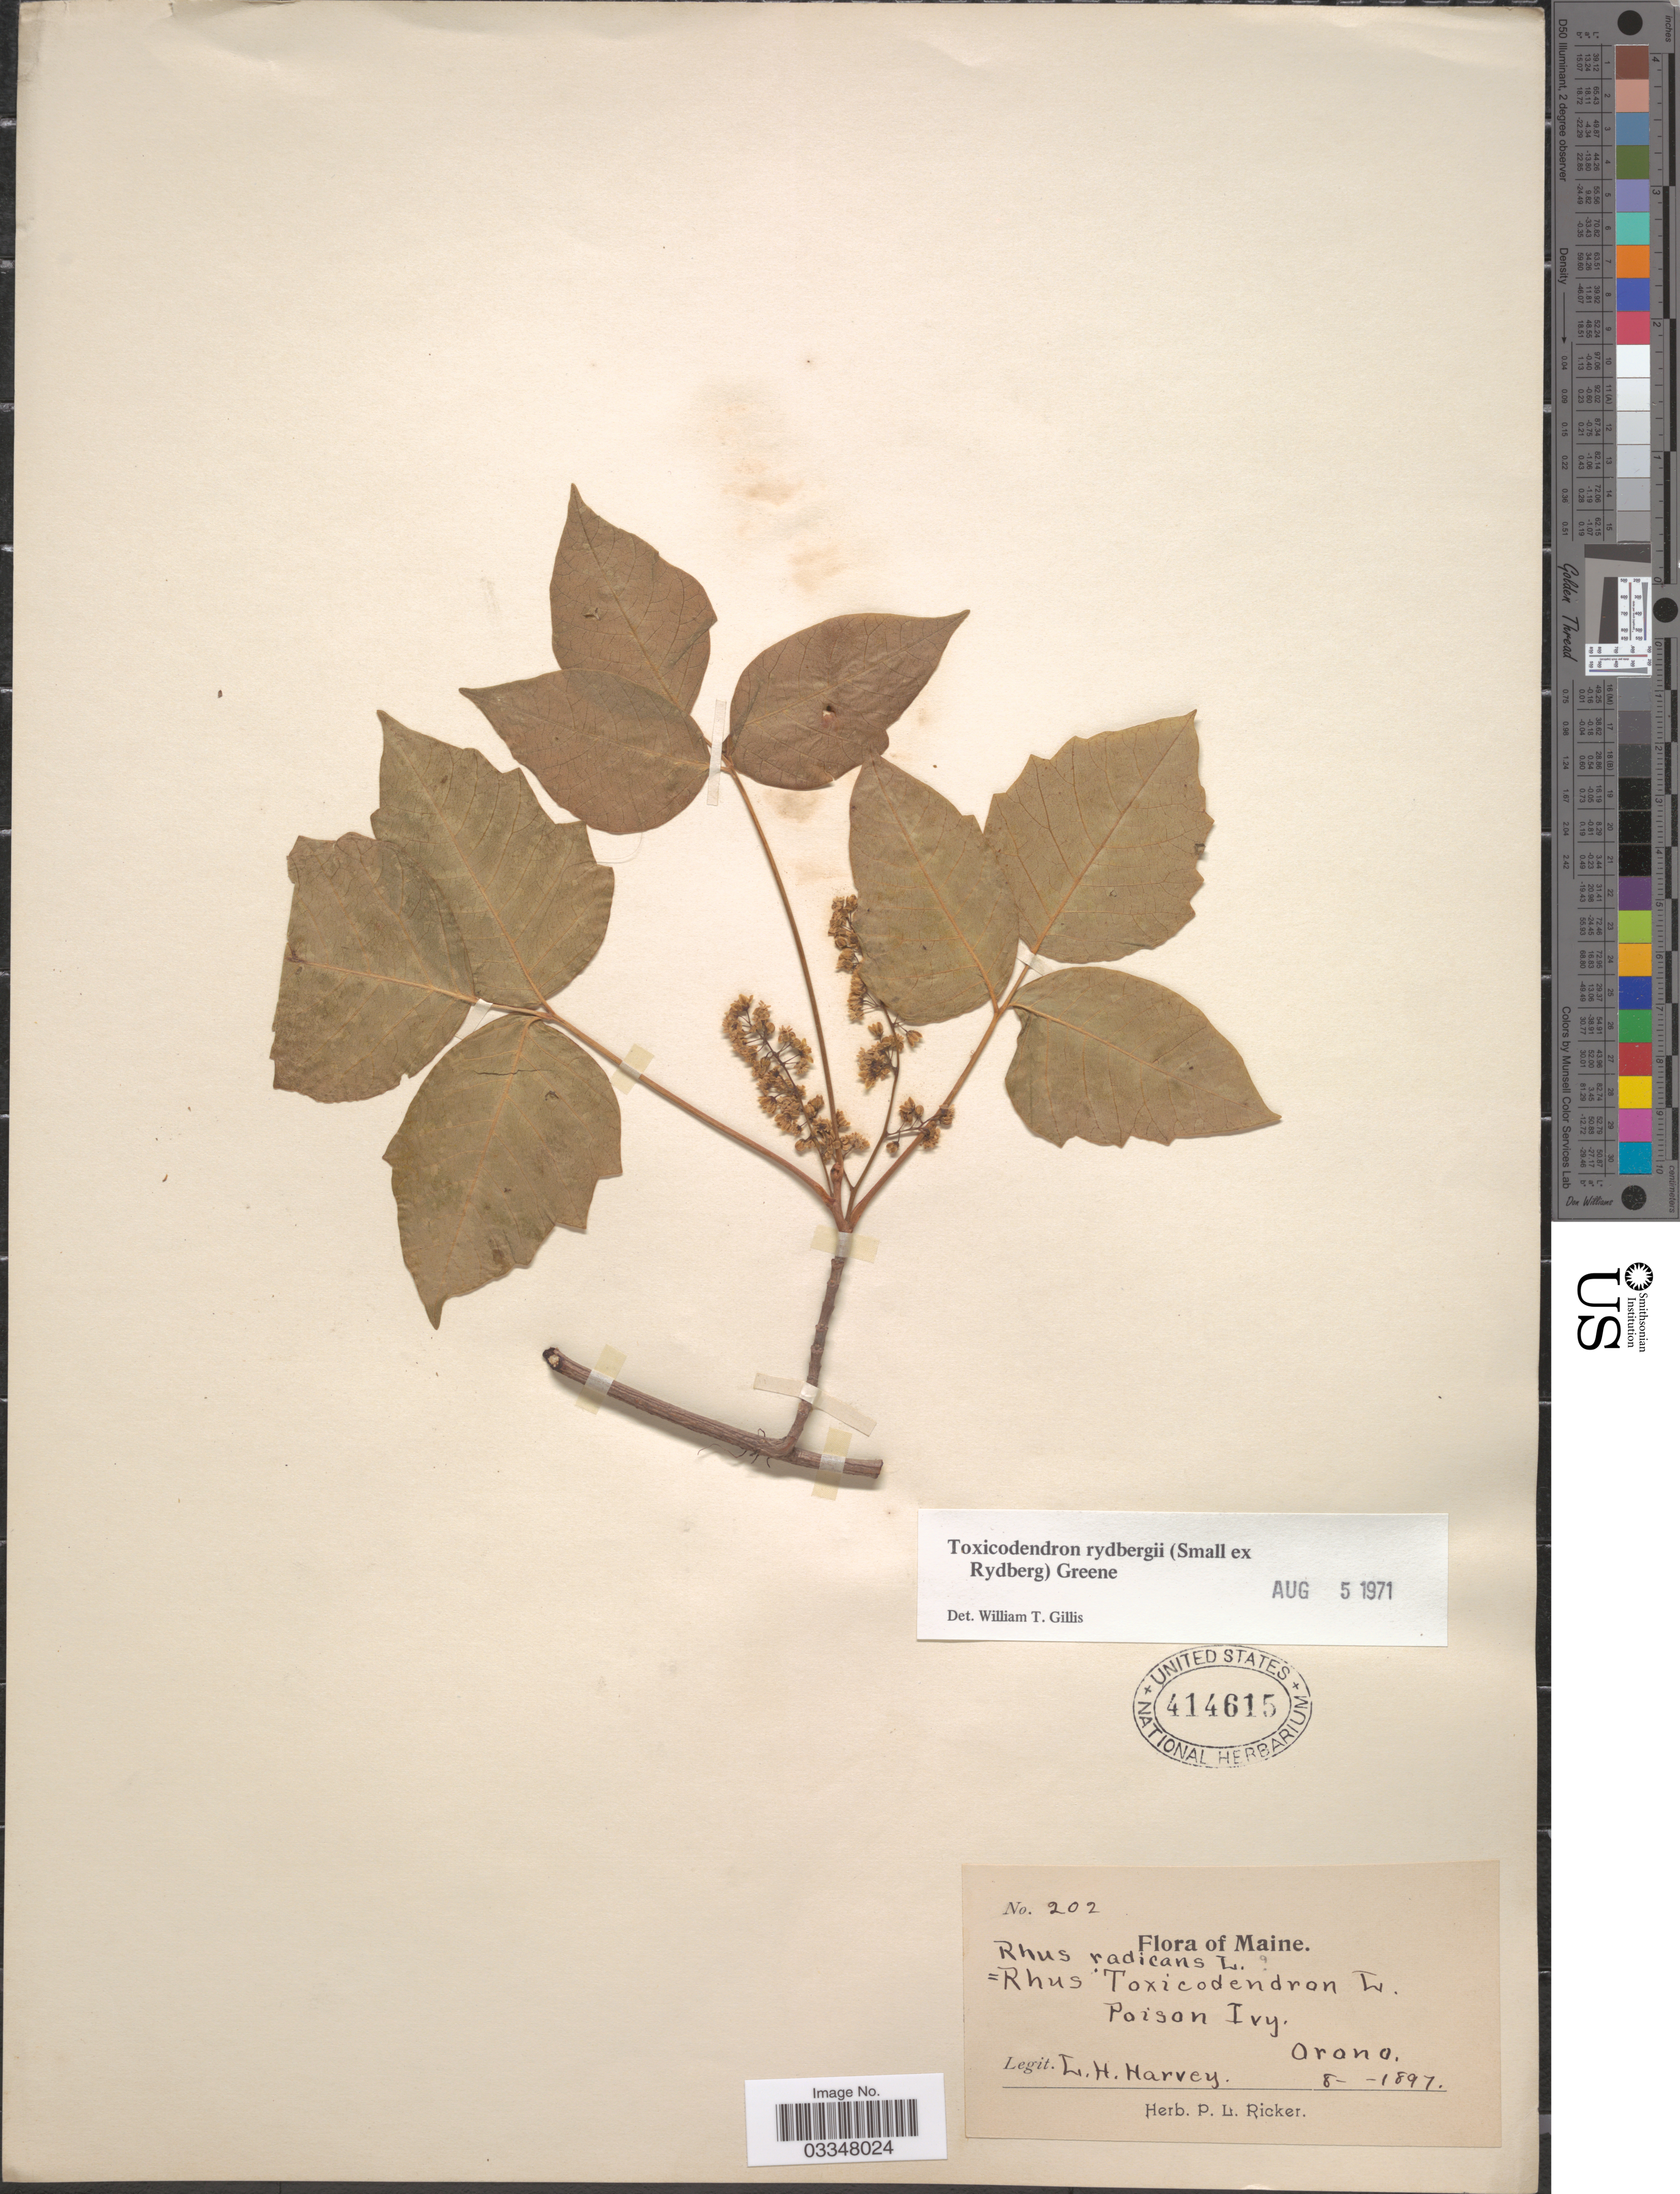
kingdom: Plantae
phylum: Tracheophyta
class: Magnoliopsida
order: Sapindales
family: Anacardiaceae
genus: Toxicodendron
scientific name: Toxicodendron radicans subsp. rydbergii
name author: (Small & Rydb.) Á. Löve & D. Löve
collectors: L. H. Harvey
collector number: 202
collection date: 1897-08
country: United States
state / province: Maine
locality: Orono.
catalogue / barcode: US 414615